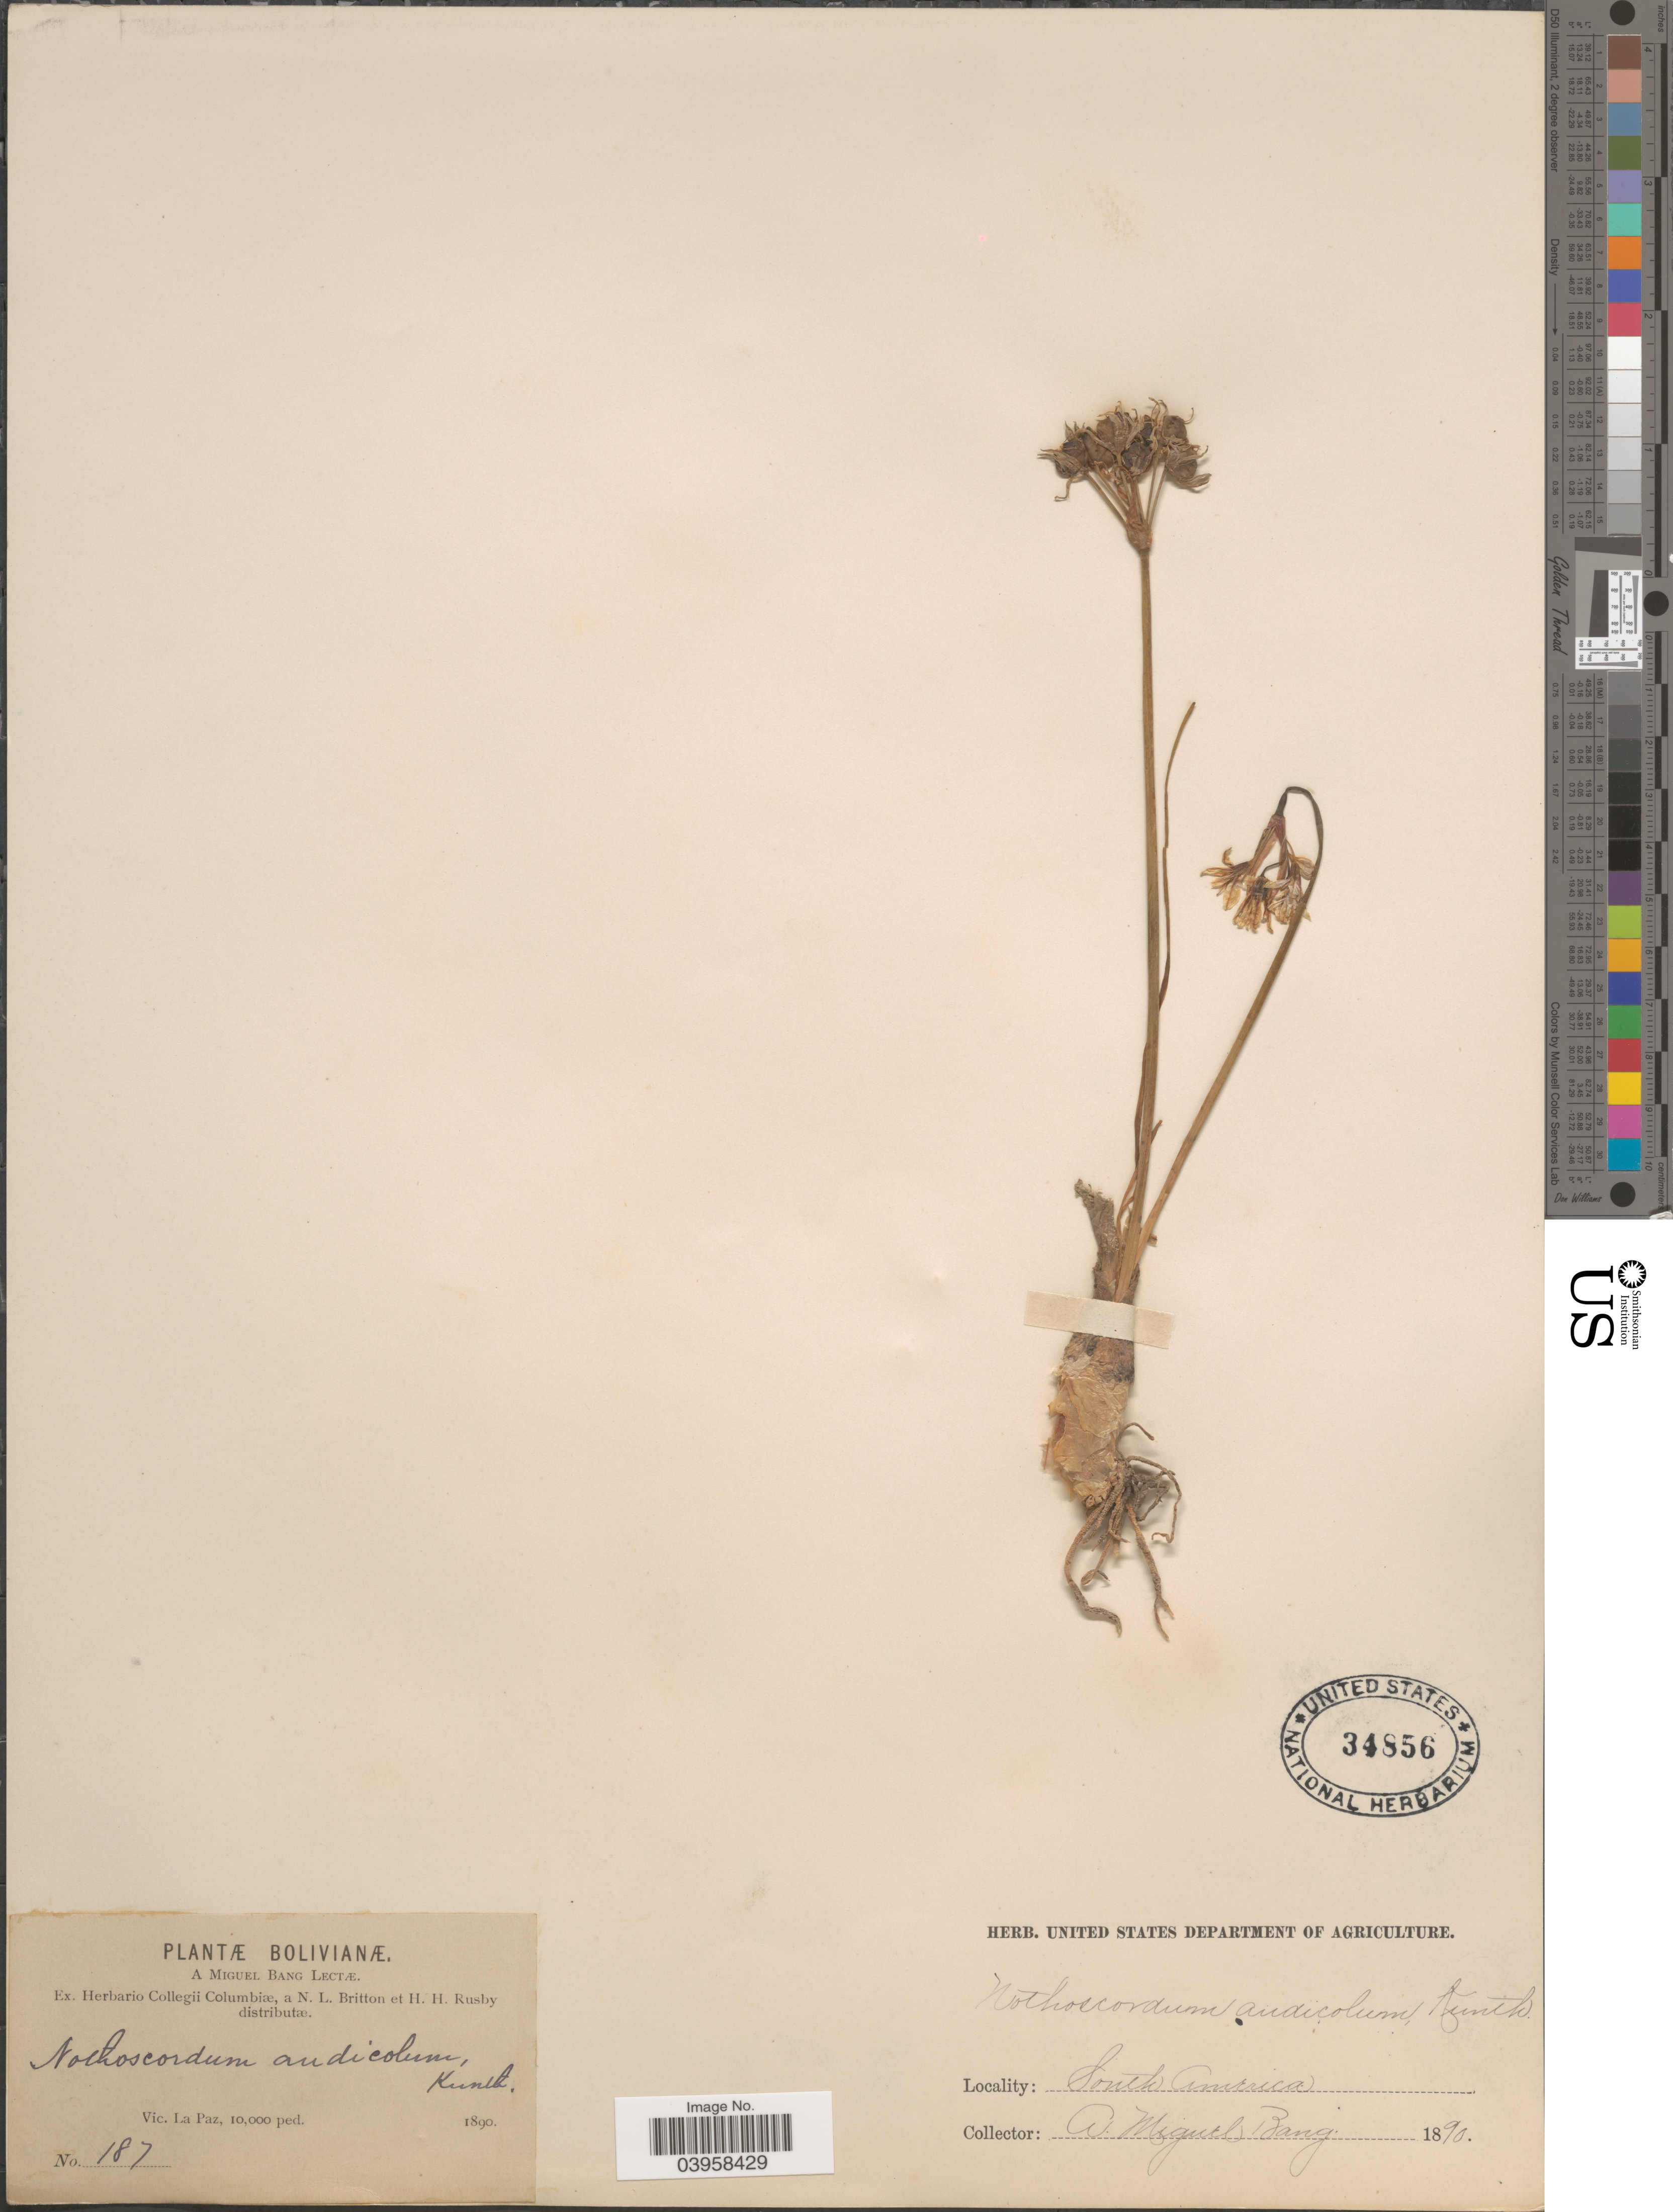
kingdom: Plantae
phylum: Tracheophyta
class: Liliopsida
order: Asparagales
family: Amaryllidaceae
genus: Nothoscordum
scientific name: Nothoscordum andicola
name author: Kunth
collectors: M. Bang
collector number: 187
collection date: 1890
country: Bolivia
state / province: La Paz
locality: Vic. La Paz.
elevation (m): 3048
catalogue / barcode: US 34856